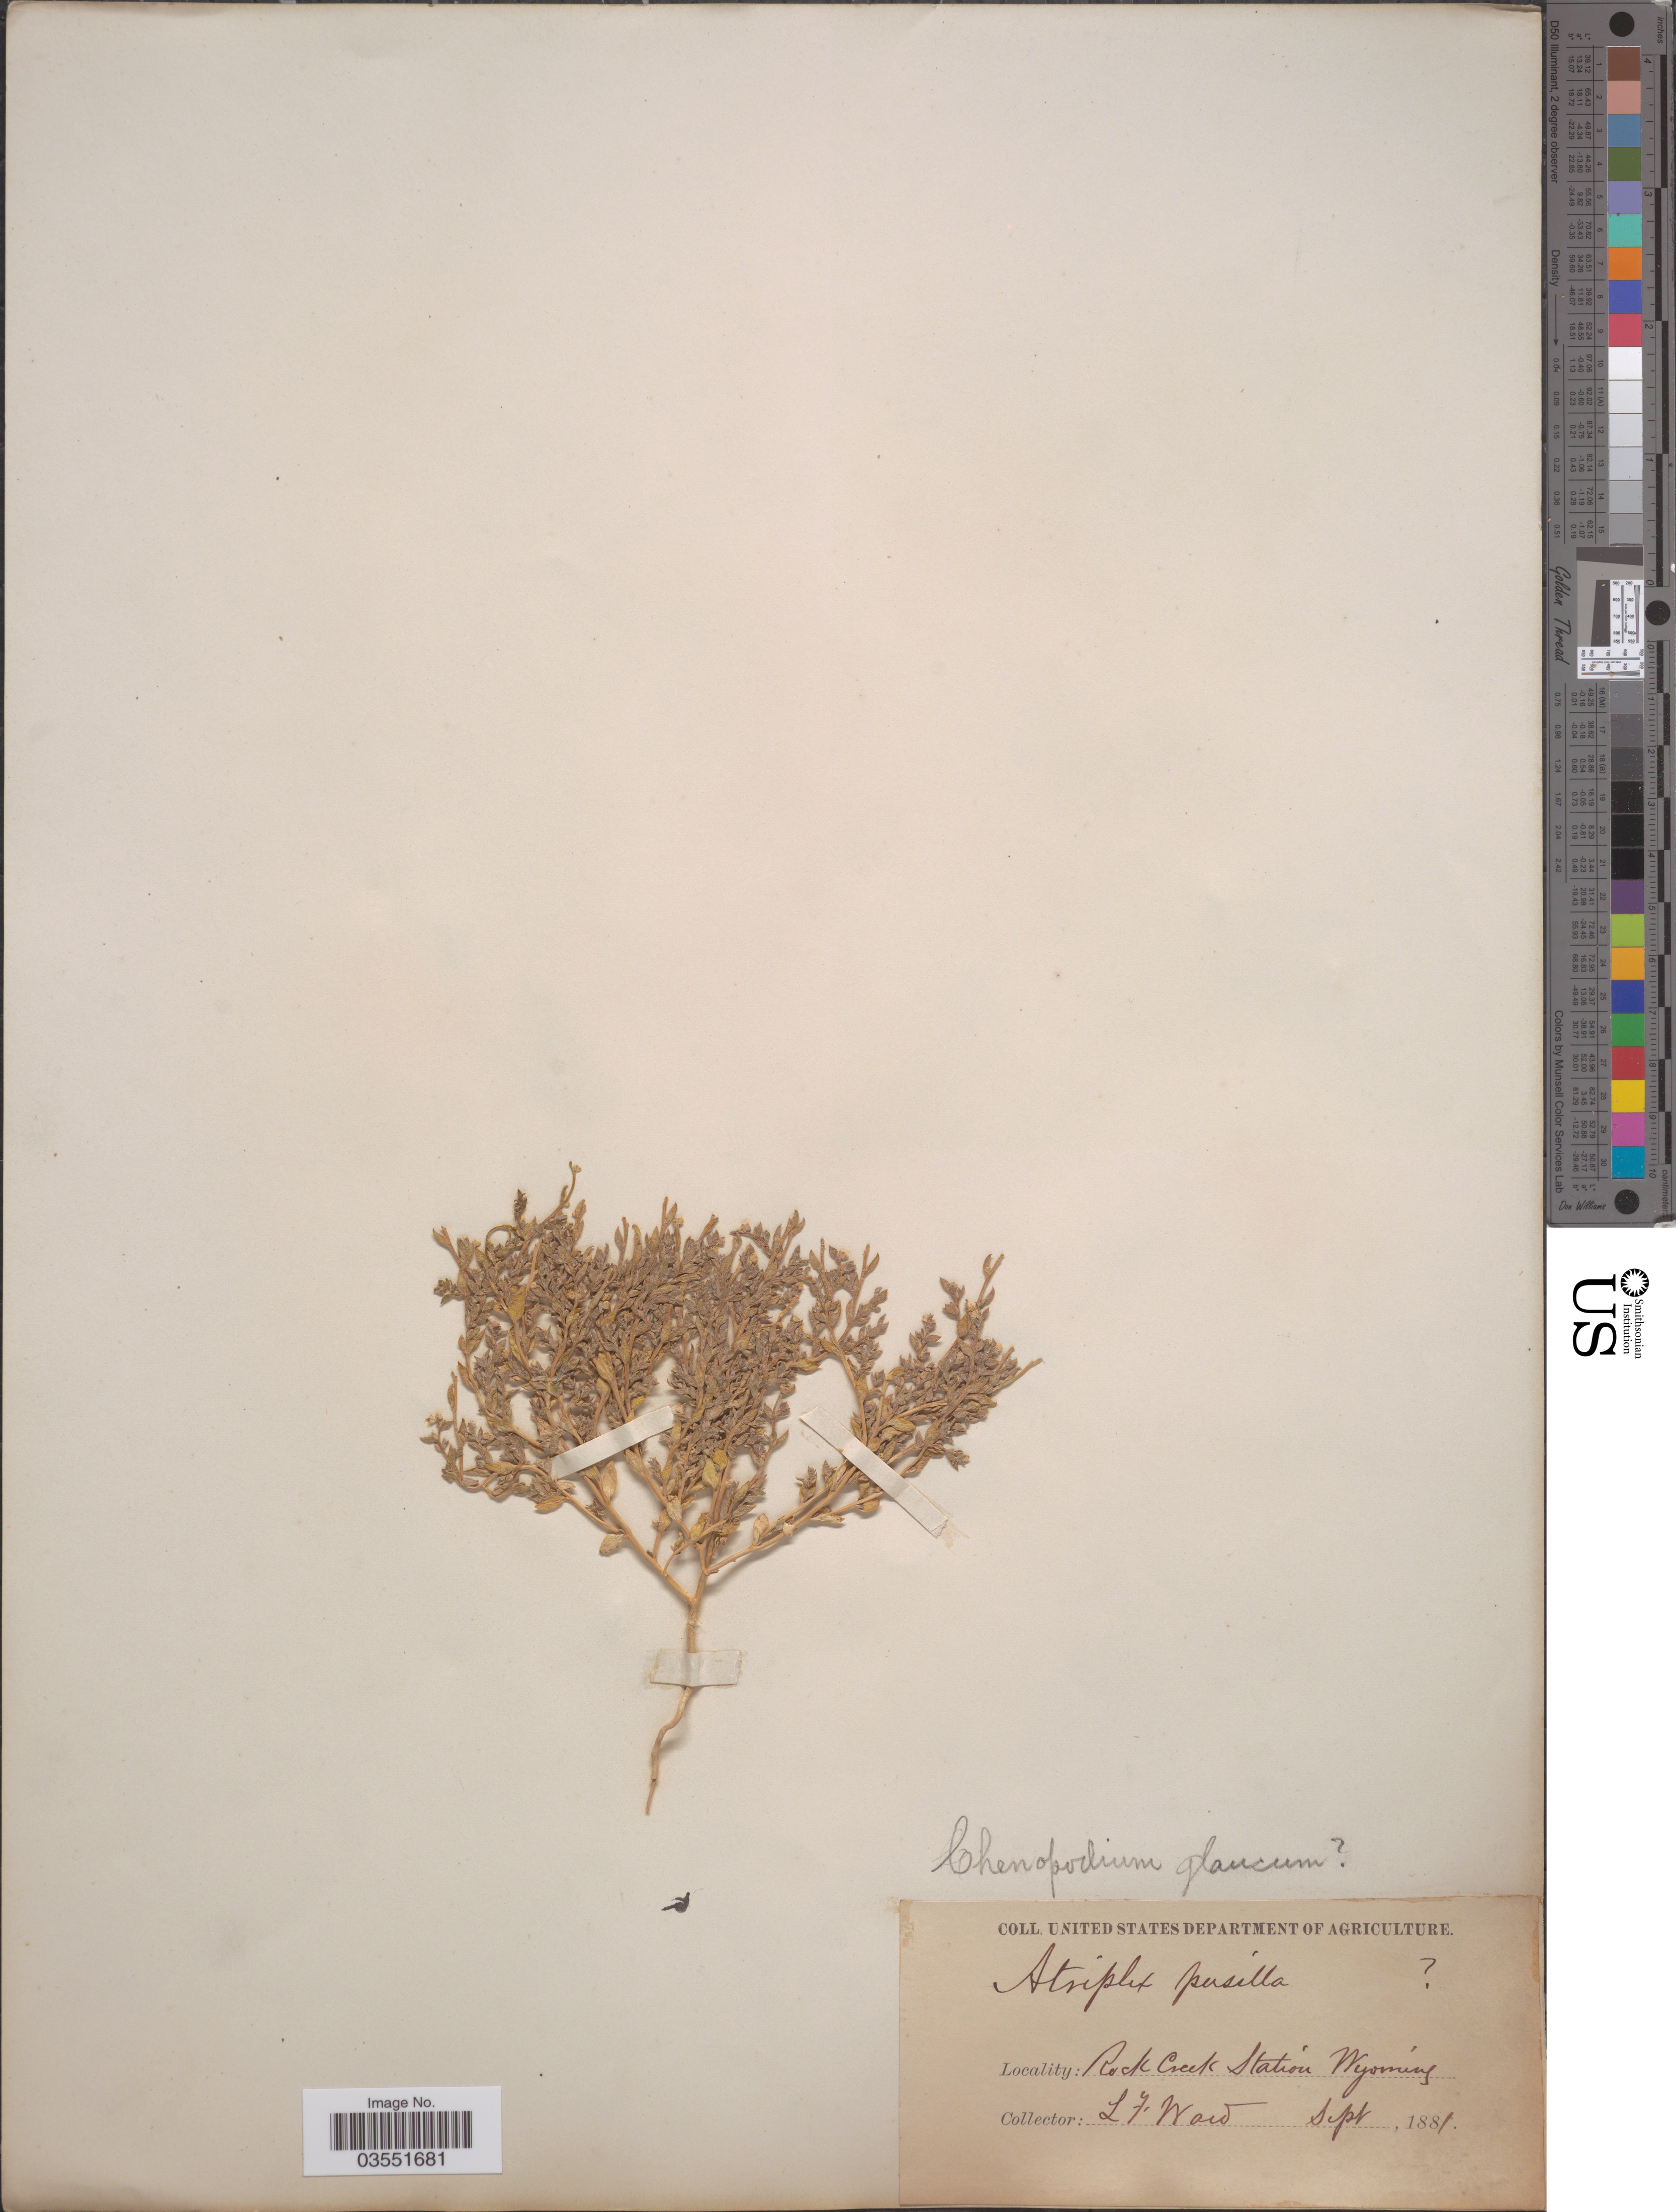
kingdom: Plantae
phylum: Tracheophyta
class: Magnoliopsida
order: Caryophyllales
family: Amaranthaceae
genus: Stutzia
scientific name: Stutzia dioica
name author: (Nutt.) E.H. Zacharias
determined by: Strong, Mark T., (BOT), Smithsonian Institution - National Museum of Natural History (UNITED STATES)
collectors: L. Ward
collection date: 1881-09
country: United States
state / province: Wyoming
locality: Rock Creek Station.